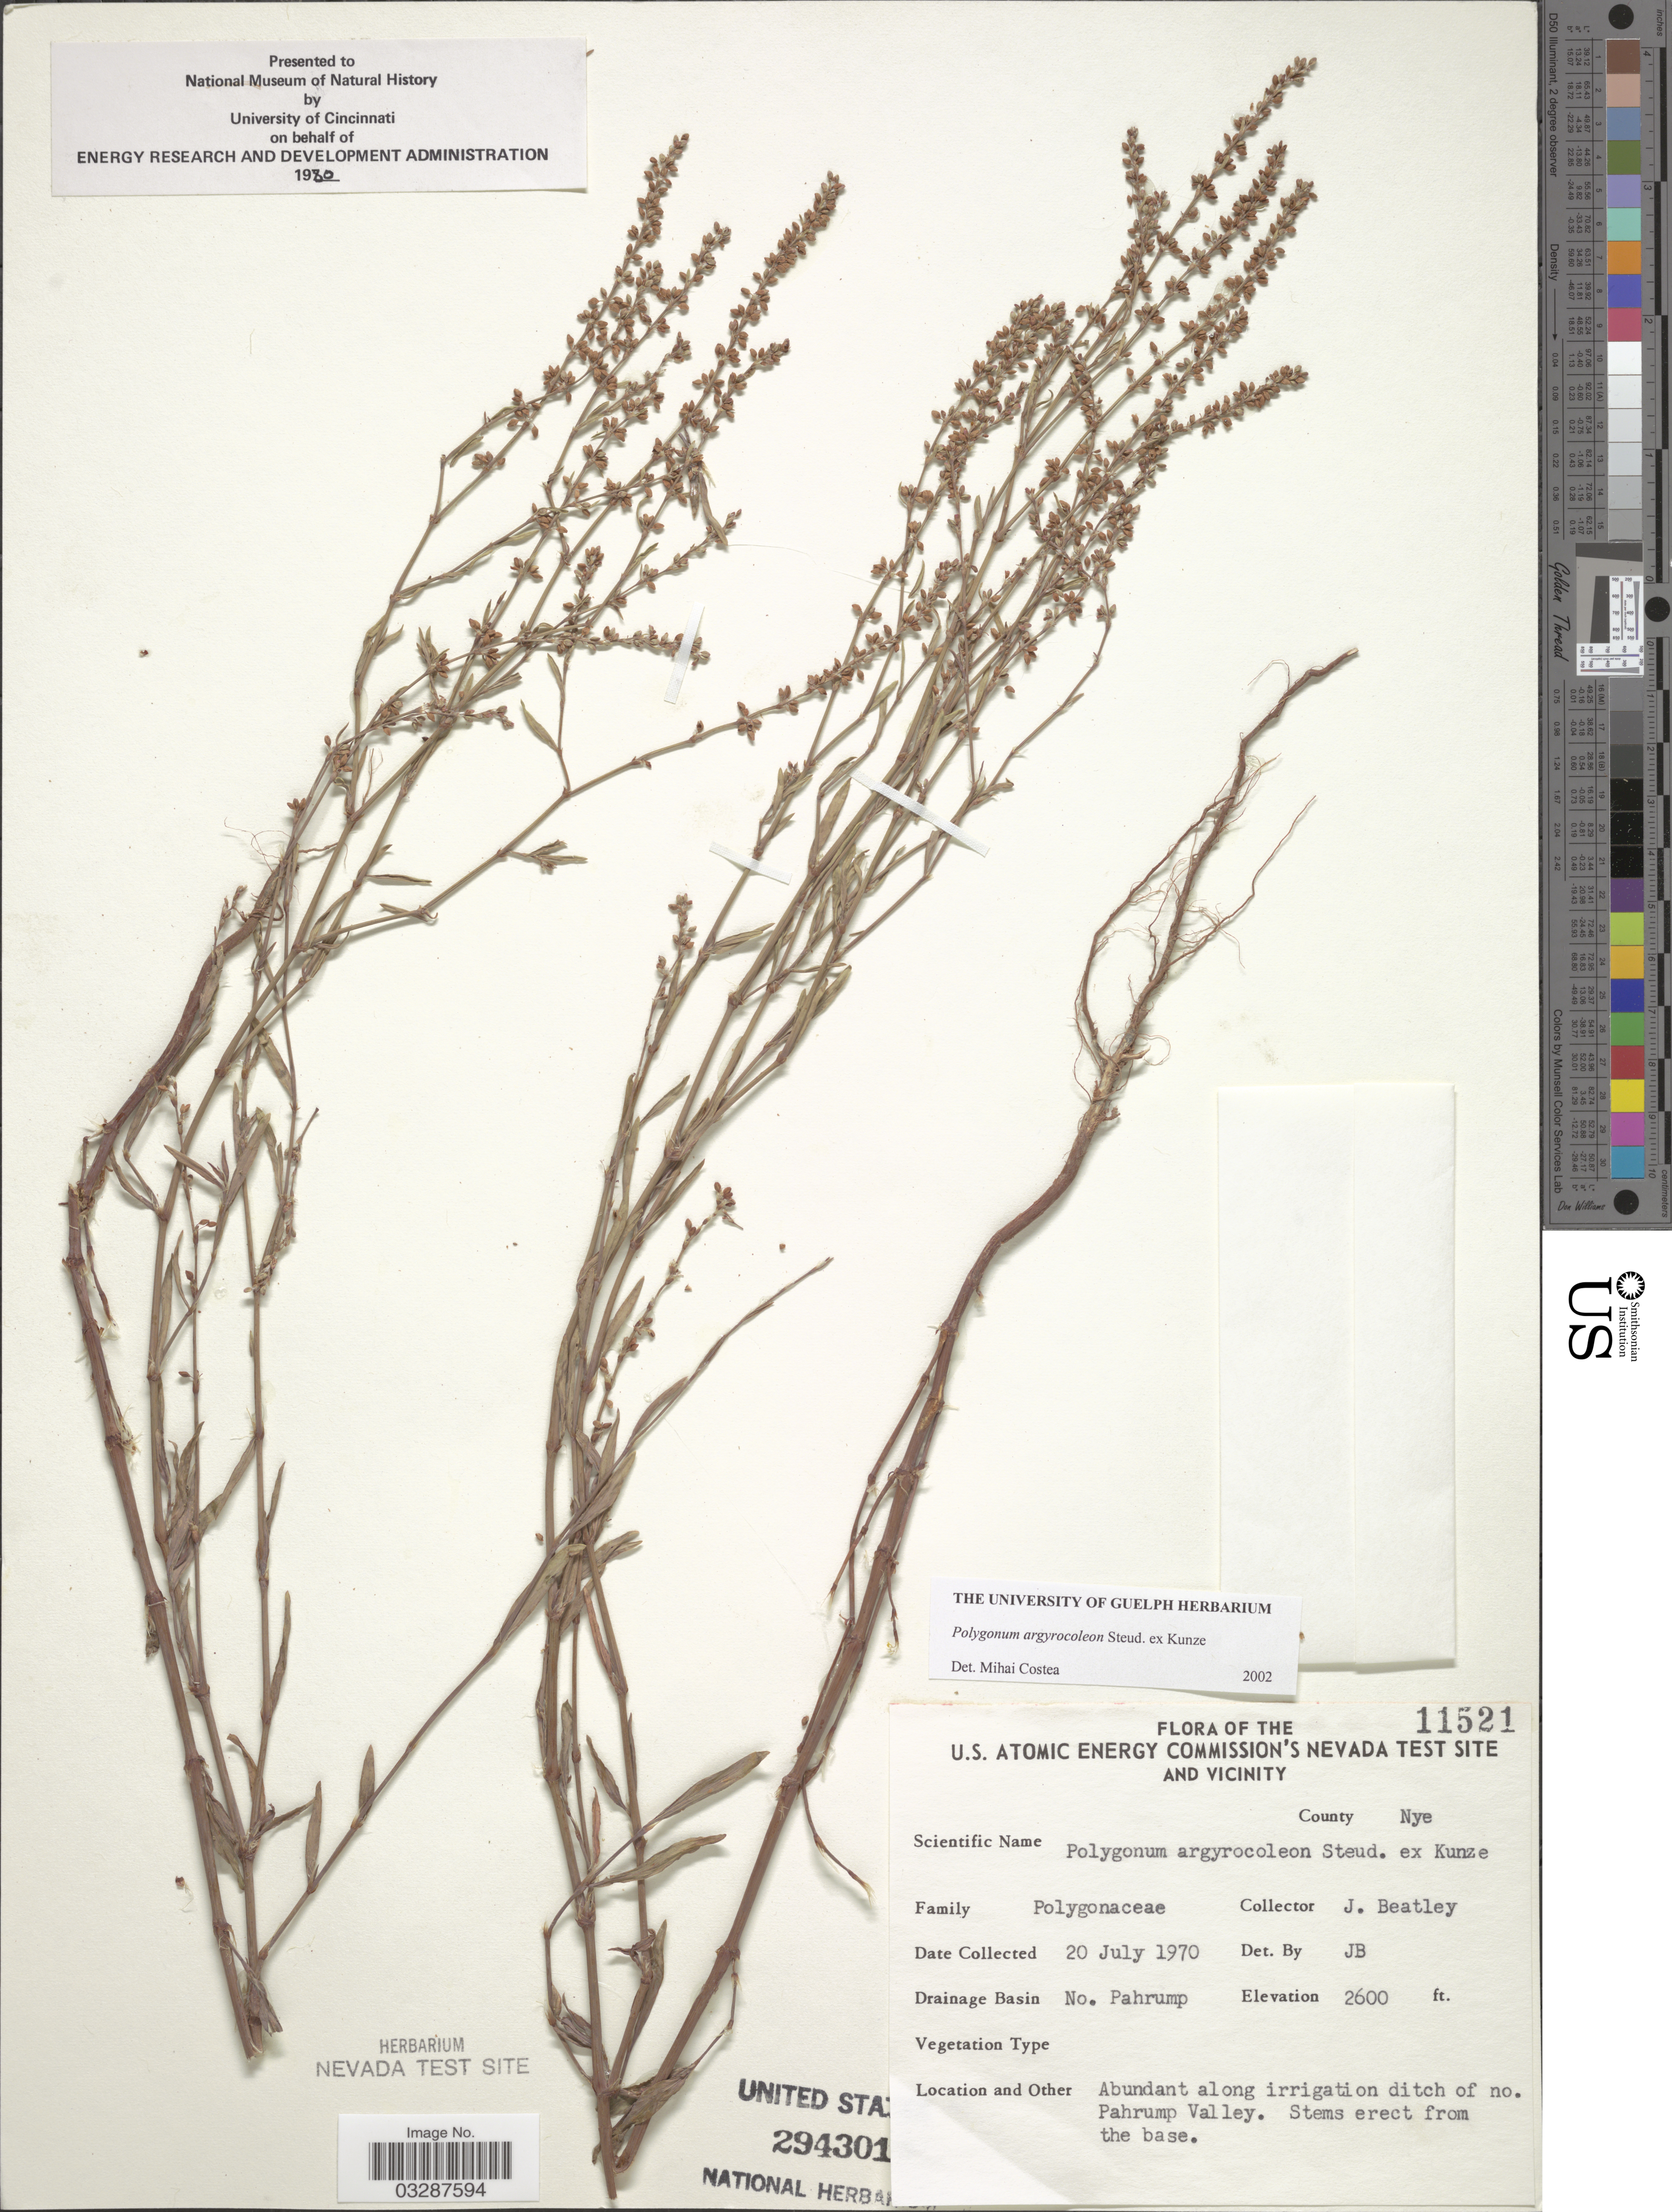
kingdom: Plantae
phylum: Tracheophyta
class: Magnoliopsida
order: Caryophyllales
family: Polygonaceae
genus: Polygonum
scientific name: Polygonum argyrocoleon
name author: Steud. ex Kunze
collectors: J. C. Beatley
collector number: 11521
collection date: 1970-07-20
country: United States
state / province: Nevada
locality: The U.S. Atomic Energy Commission's Nevada Test Site and Vicinity. County Nye. Drainage Basin No. Pahrump. Along irrigation ditch of no. Pahrump Valley.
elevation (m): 792